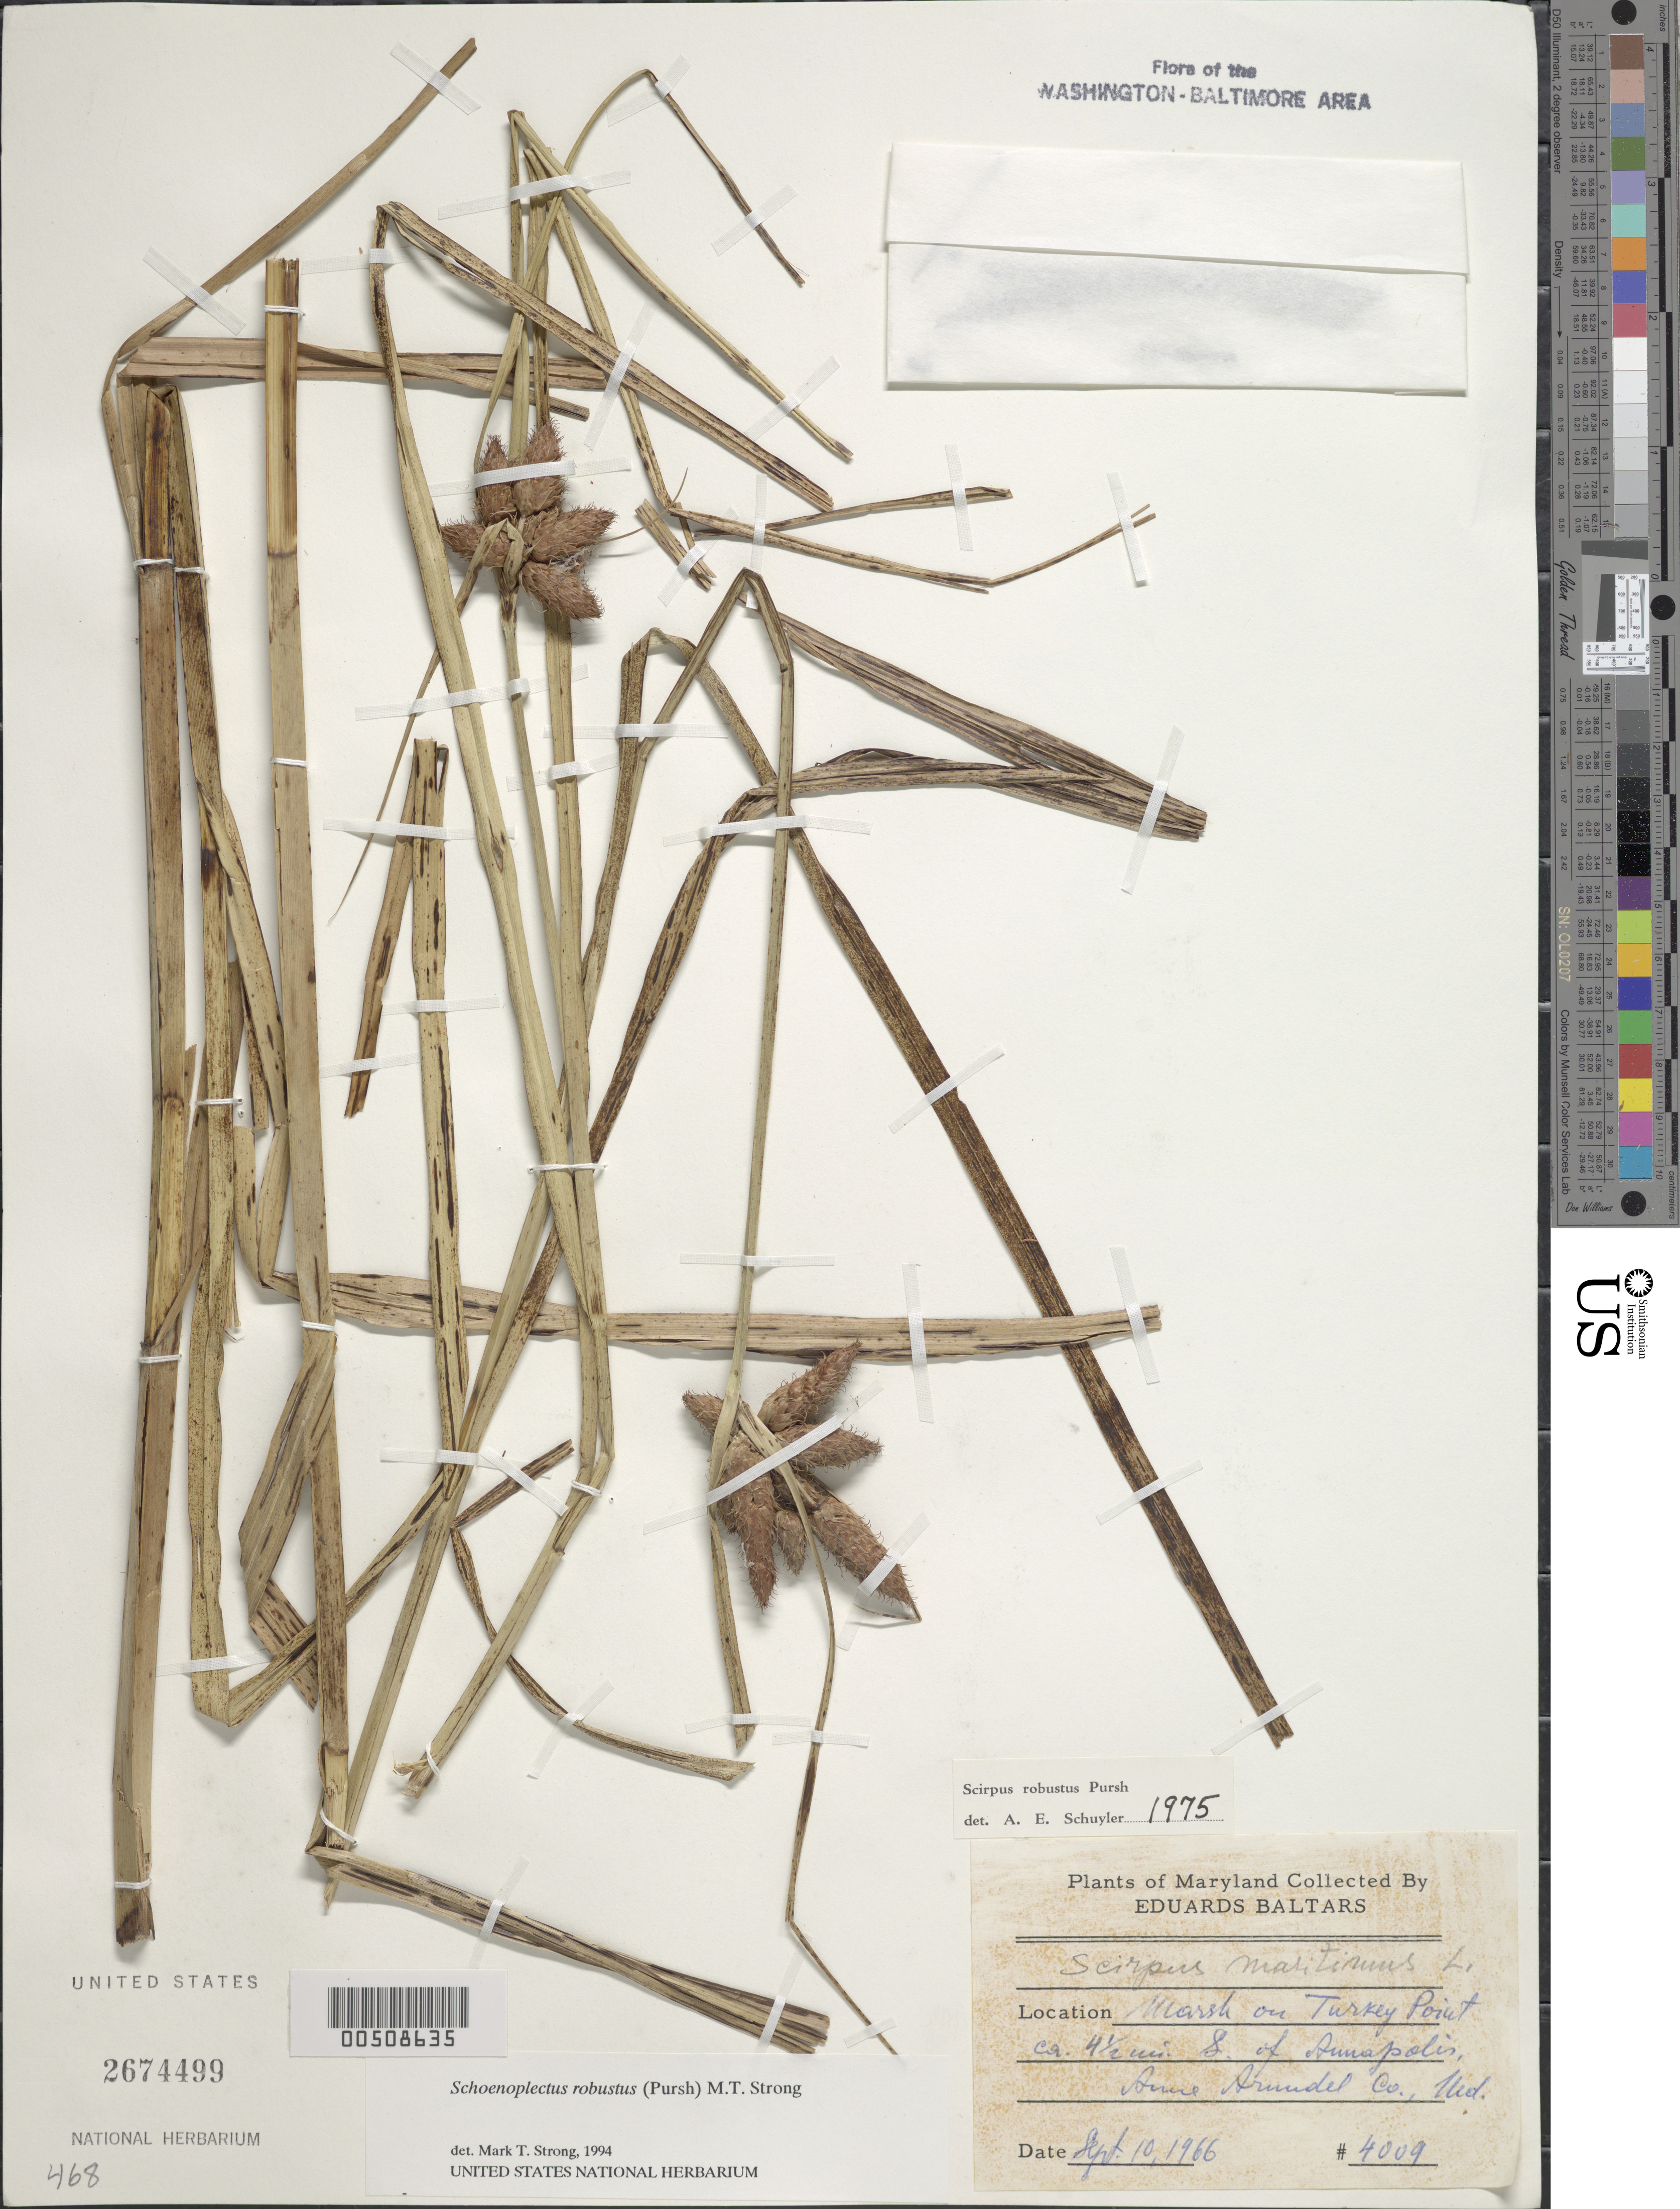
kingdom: Plantae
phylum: Tracheophyta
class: Liliopsida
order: Poales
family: Cyperaceae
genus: Bolboschoenus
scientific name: Bolboschoenus robustus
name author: (Pursh) Soják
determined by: Strong, M. T., (US), Smithsonian Institution - National Museum of Natural History (UNITED STATES)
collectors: E. Baltars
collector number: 4009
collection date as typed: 10 Sep 1966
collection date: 1966-09-10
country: United States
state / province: Maryland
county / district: Anne Arundel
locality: Marsh on Turkey Point, S of Annapolis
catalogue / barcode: US 2674499